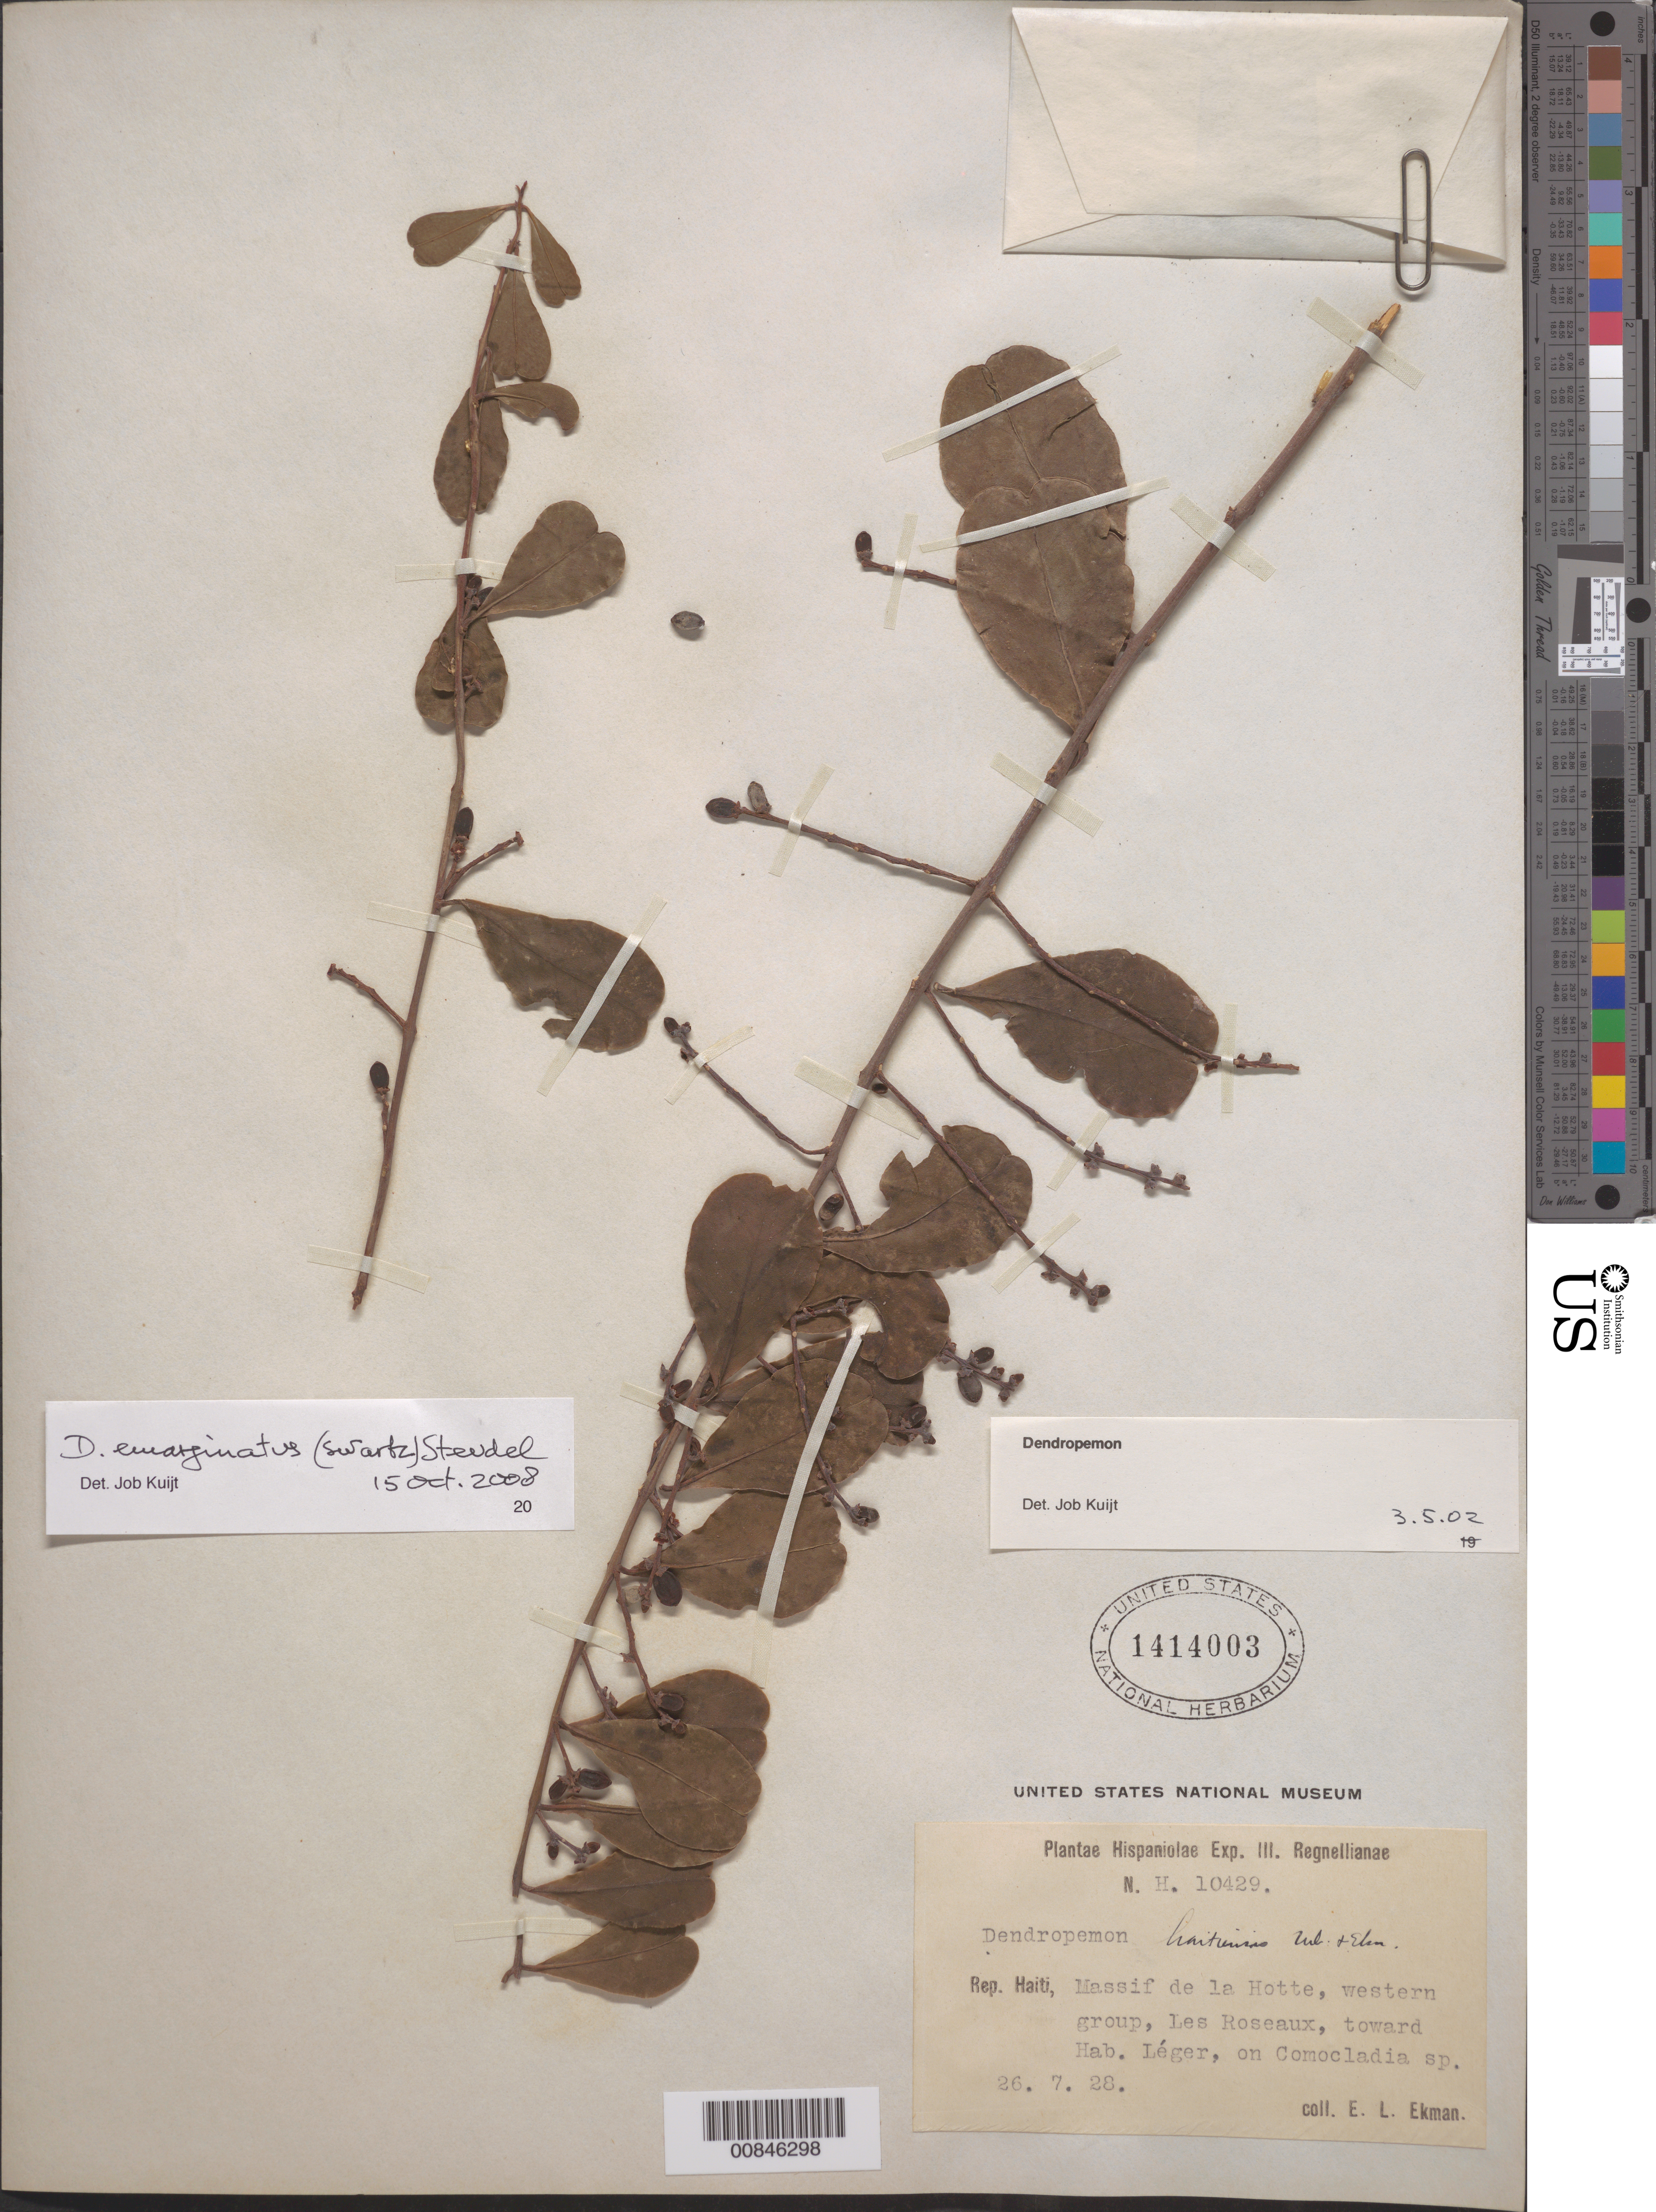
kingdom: Plantae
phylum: Tracheophyta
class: Magnoliopsida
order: Santalales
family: Loranthaceae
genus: Dendropemon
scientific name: Dendropemon haitiensis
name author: Urb. & Ekman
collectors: E. L. Ekman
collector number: H 10429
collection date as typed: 26 Jul 1928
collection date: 1928-07-26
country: Haiti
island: Hispaniola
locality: Massif de la Hotte, western group, Les Roseaux, towards Hab. Léger.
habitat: On Comocladia sp.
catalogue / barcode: US 1414003